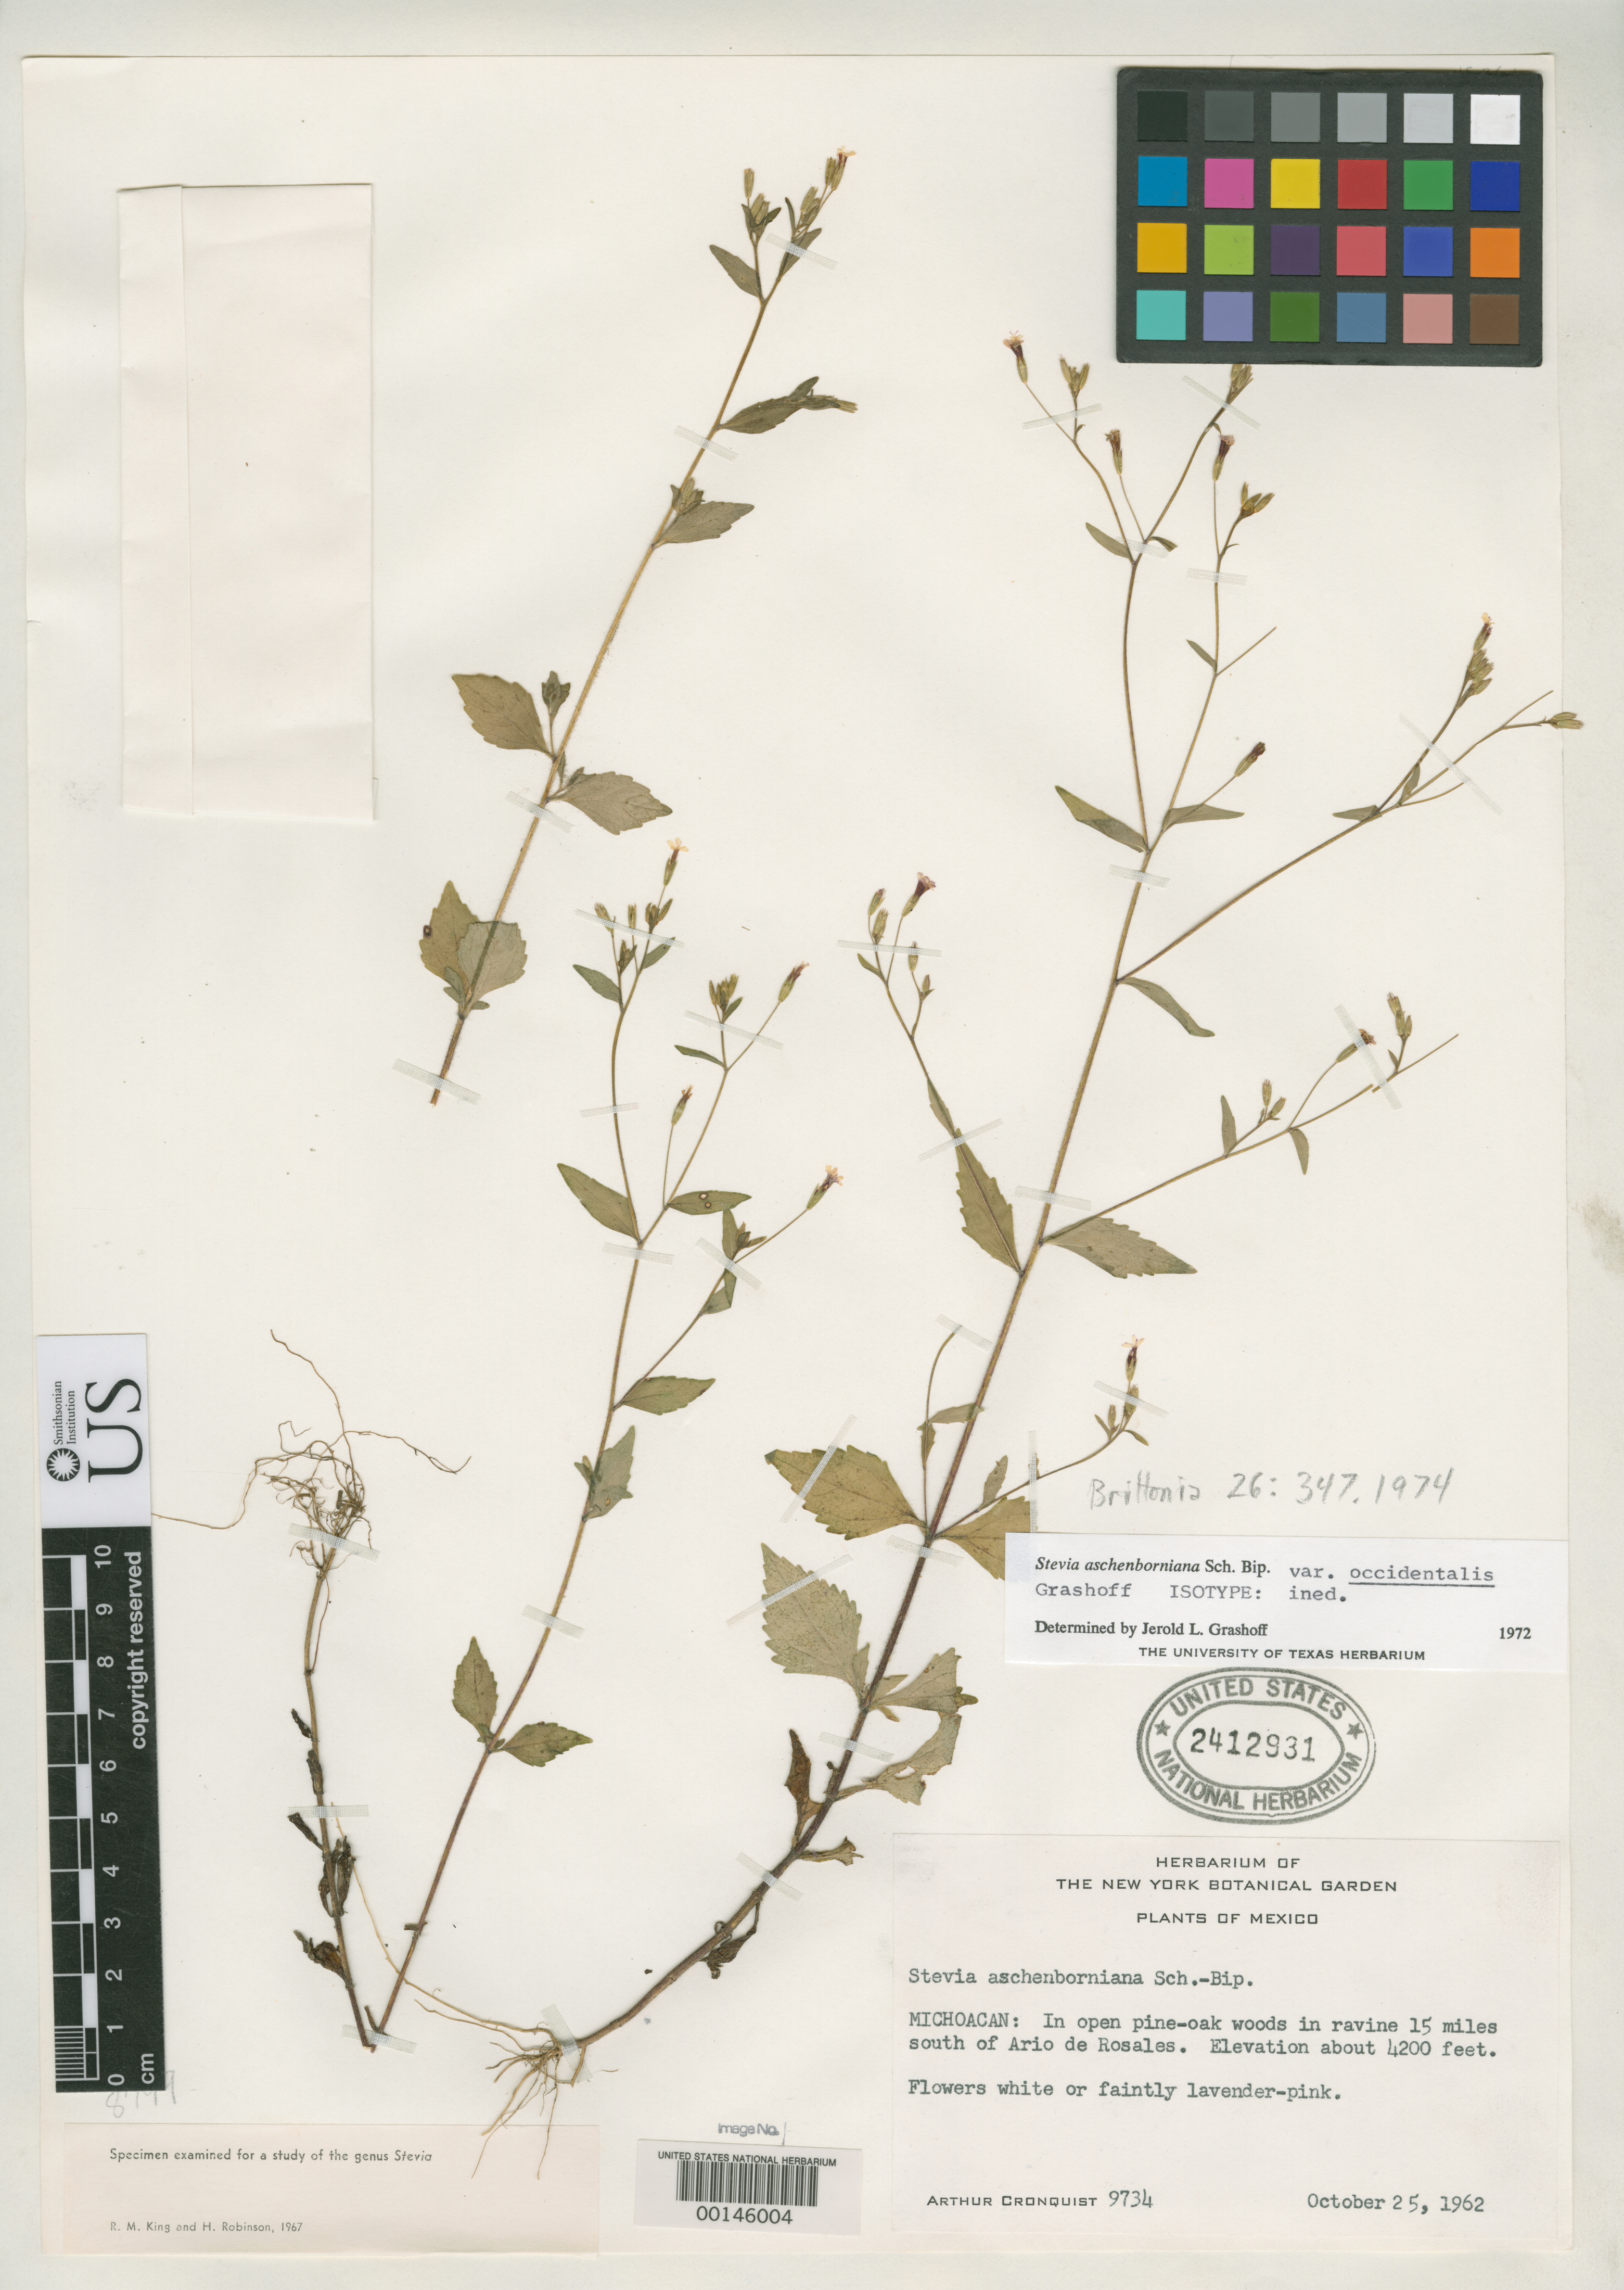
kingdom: Plantae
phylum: Tracheophyta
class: Magnoliopsida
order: Asterales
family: Asteraceae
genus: Stevia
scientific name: Stevia aschenborniana var. occidentalis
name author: Grashoff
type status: Isotype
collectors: A. J. Cronquist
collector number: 9734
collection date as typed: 25 Oct 1962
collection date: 1962-10-25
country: Mexico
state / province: Michoacán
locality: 15 miles S of Ario de Rosales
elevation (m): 1280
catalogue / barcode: US 2412931